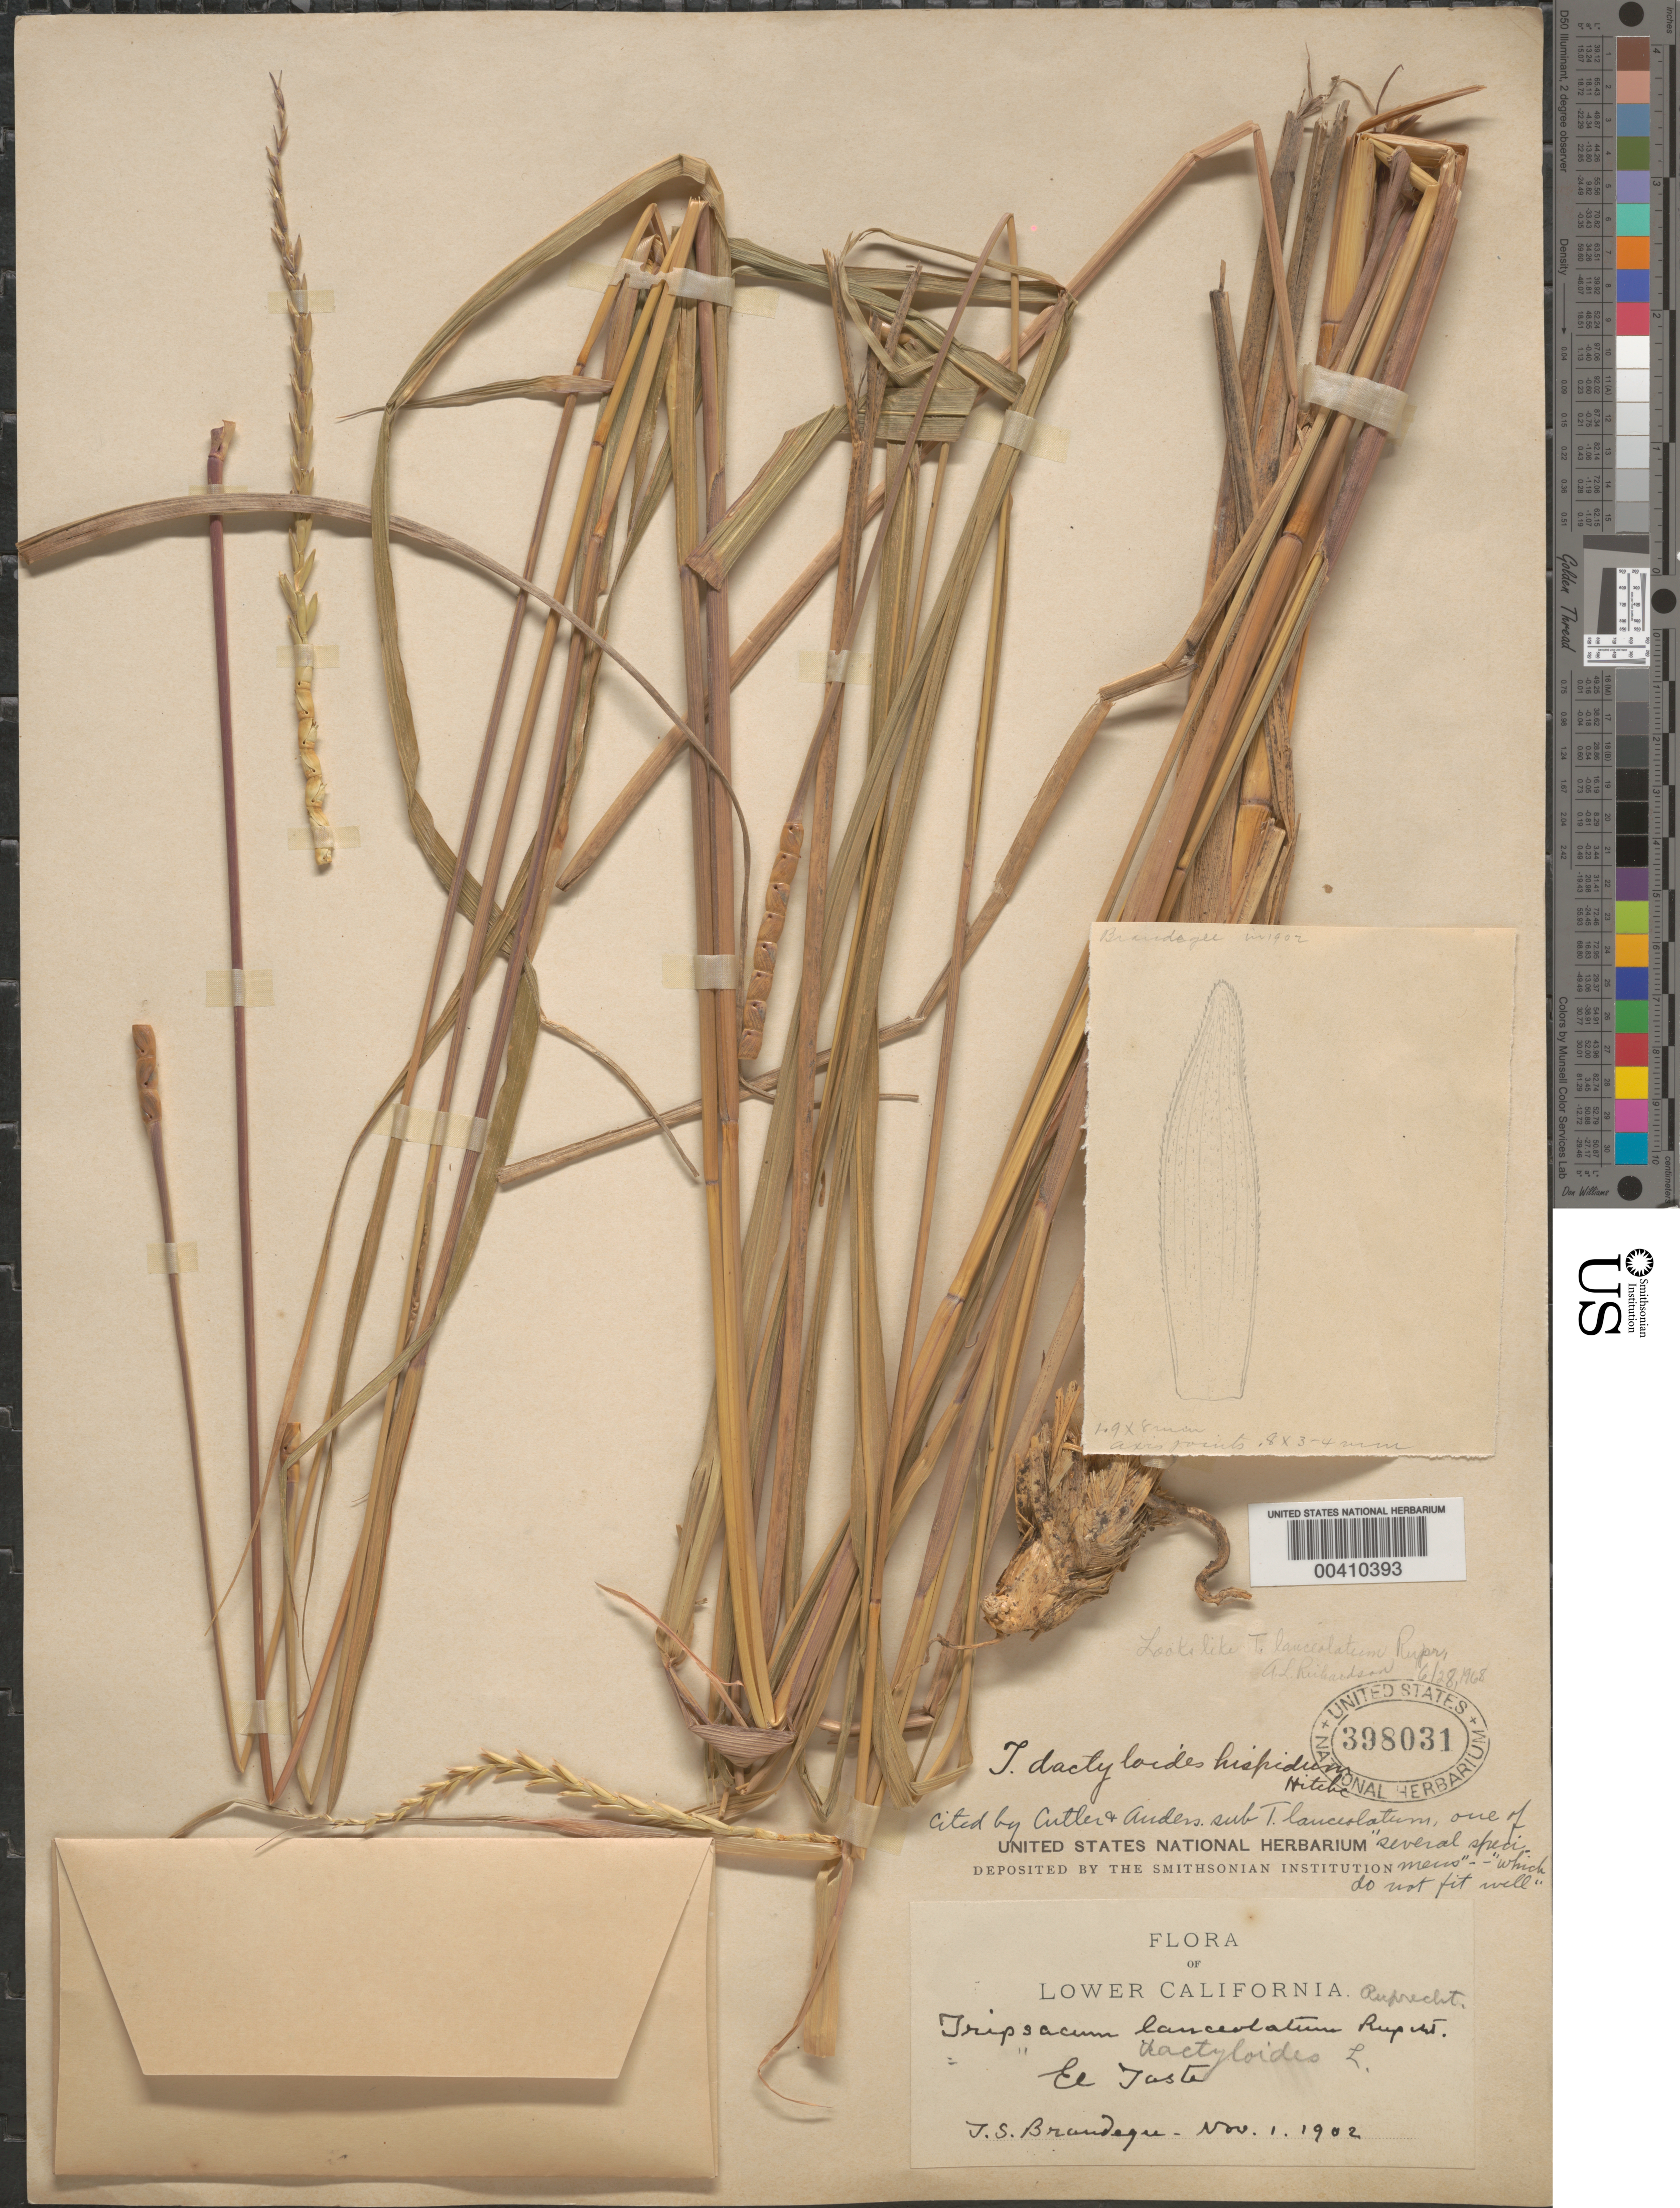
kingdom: Plantae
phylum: Tracheophyta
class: Liliopsida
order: Poales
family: Poaceae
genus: Tripsacum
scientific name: Tripsacum dactyloides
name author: (L.) L.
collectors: T. S. Brandegee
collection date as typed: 1 Nov 1902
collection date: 1902-11-01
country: Mexico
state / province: Baja California Sur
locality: El Taste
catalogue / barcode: US 398031